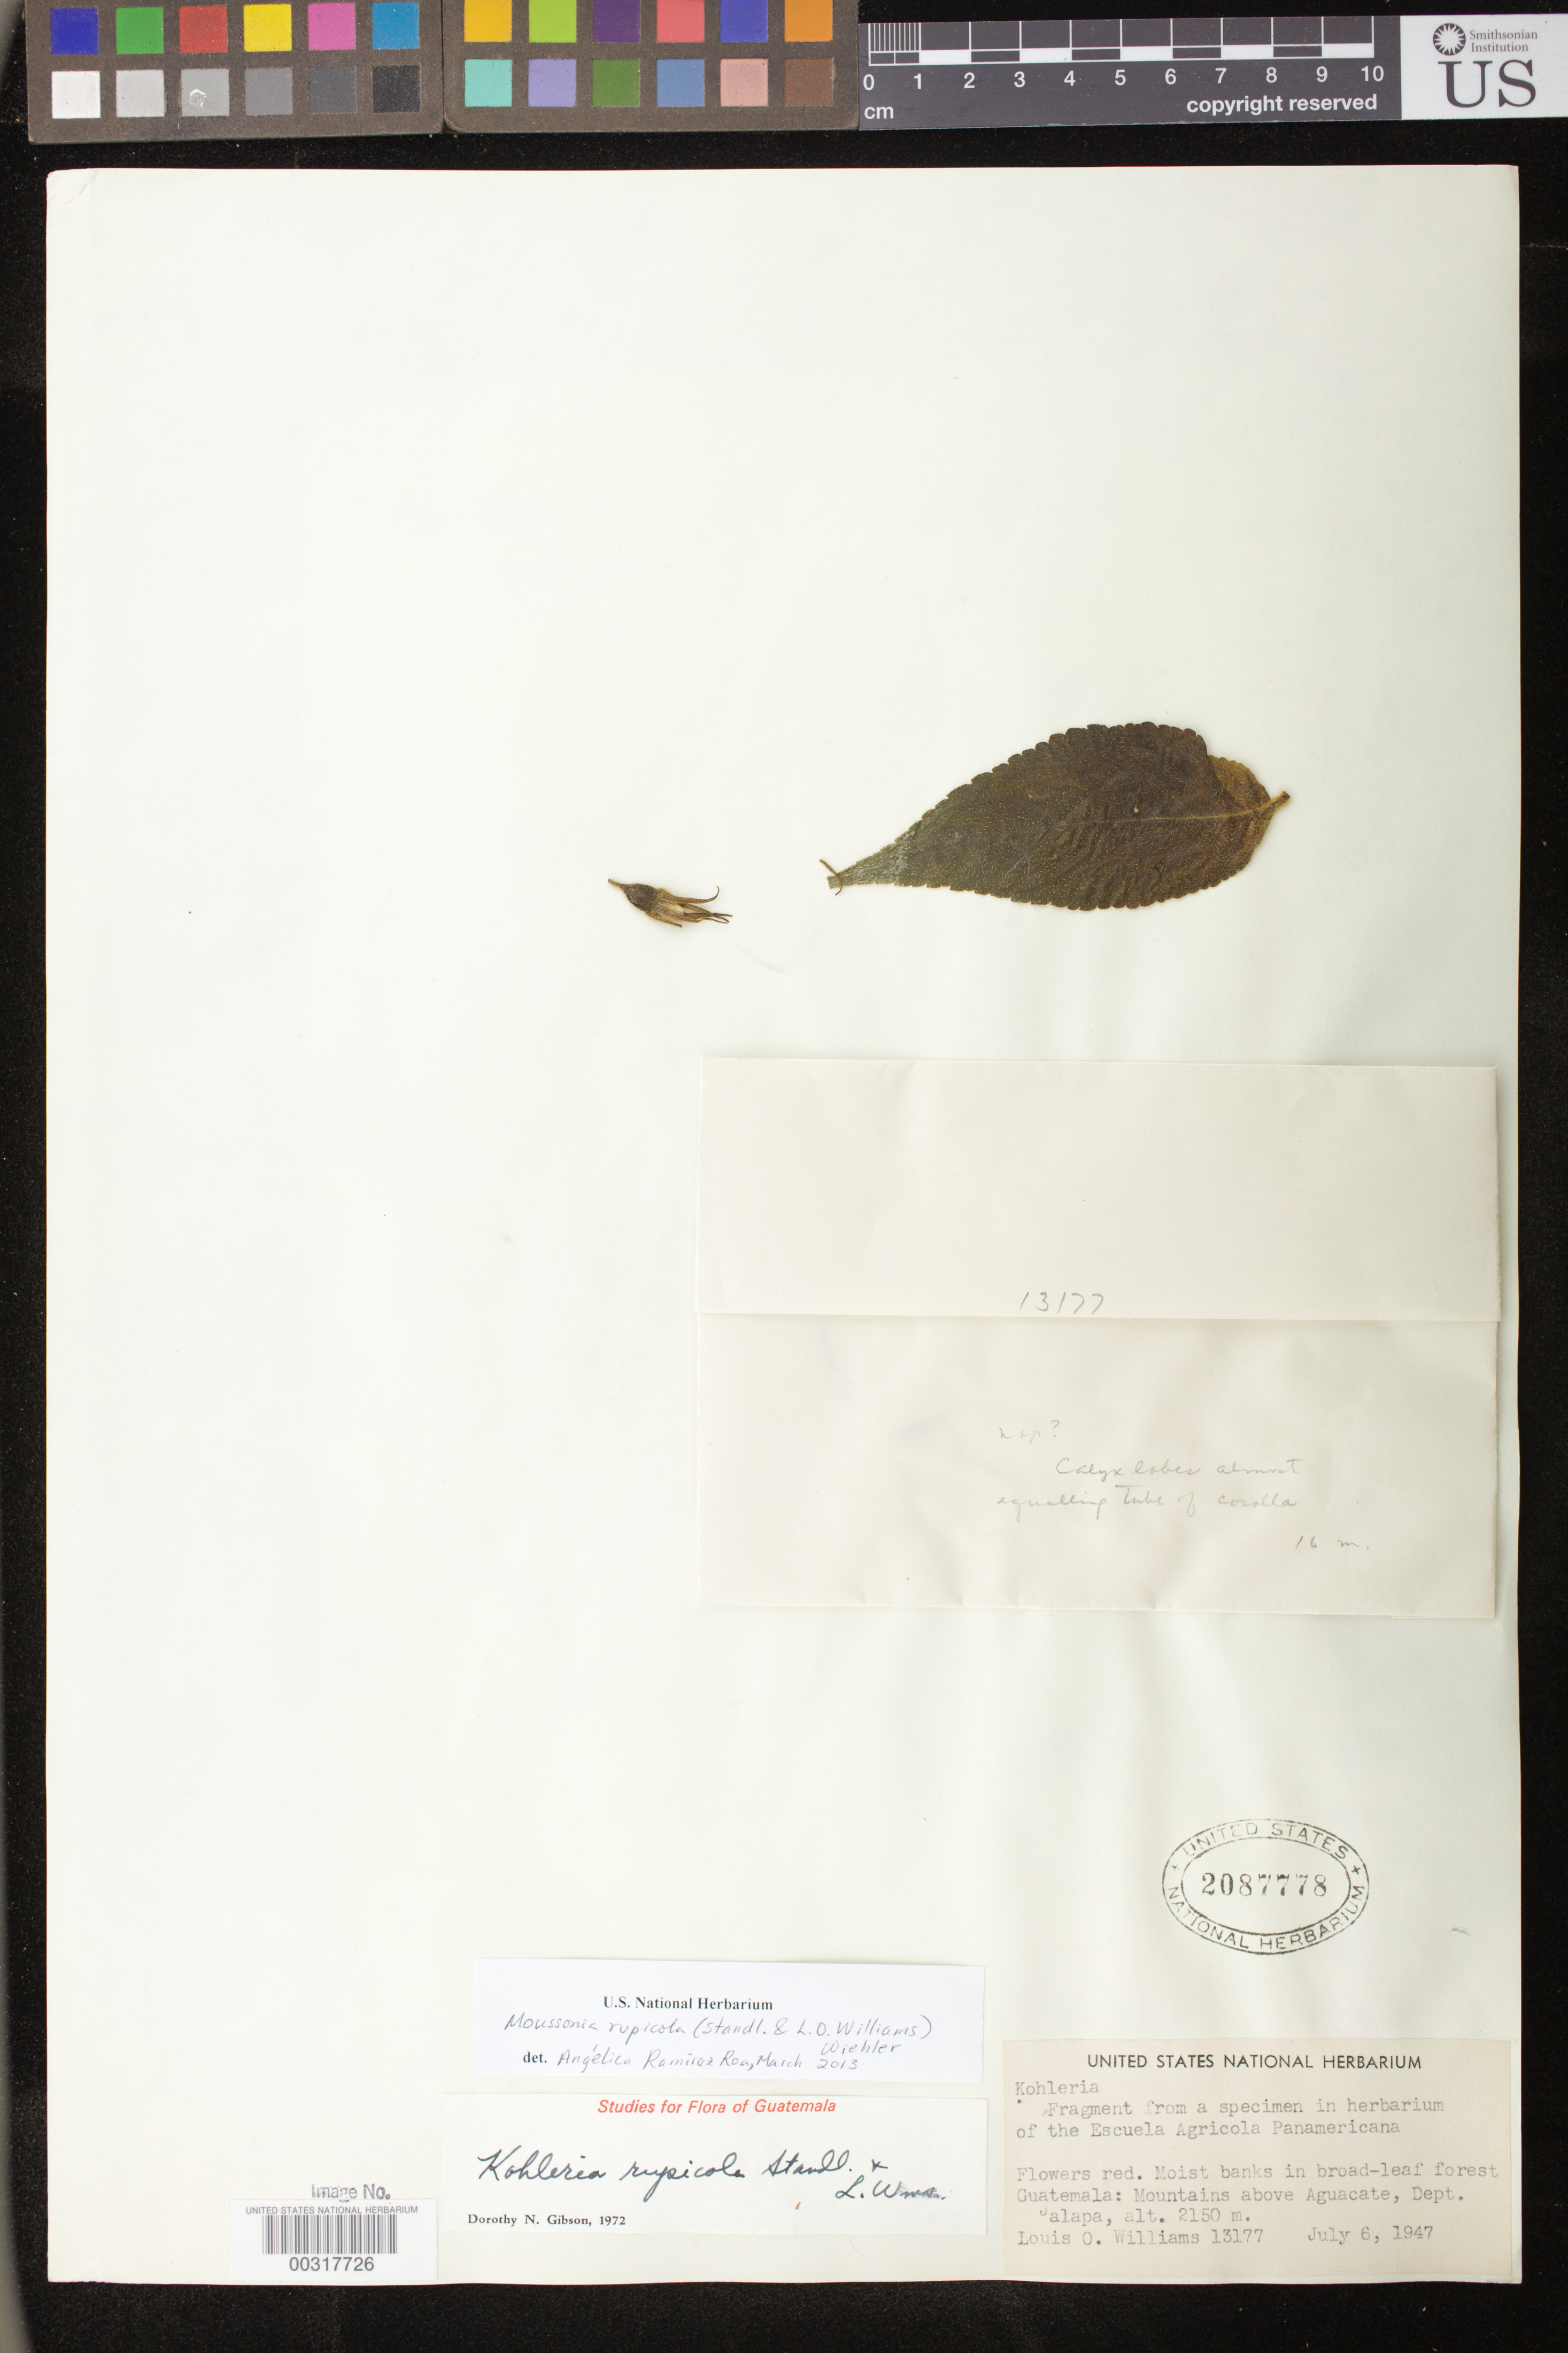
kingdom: Plantae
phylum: Tracheophyta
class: Magnoliopsida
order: Lamiales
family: Gesneriaceae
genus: Moussonia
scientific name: Moussonia rupicola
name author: (Standl. & L.O. Williams) Wiehler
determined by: Ramírez-Roa, A.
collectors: L. O. Williams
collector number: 13177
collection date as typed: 06 Jul 1947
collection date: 1947-07-06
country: Guatemala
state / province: Jalapa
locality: Above Aguacate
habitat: Mountains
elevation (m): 2150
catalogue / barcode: US 2087778